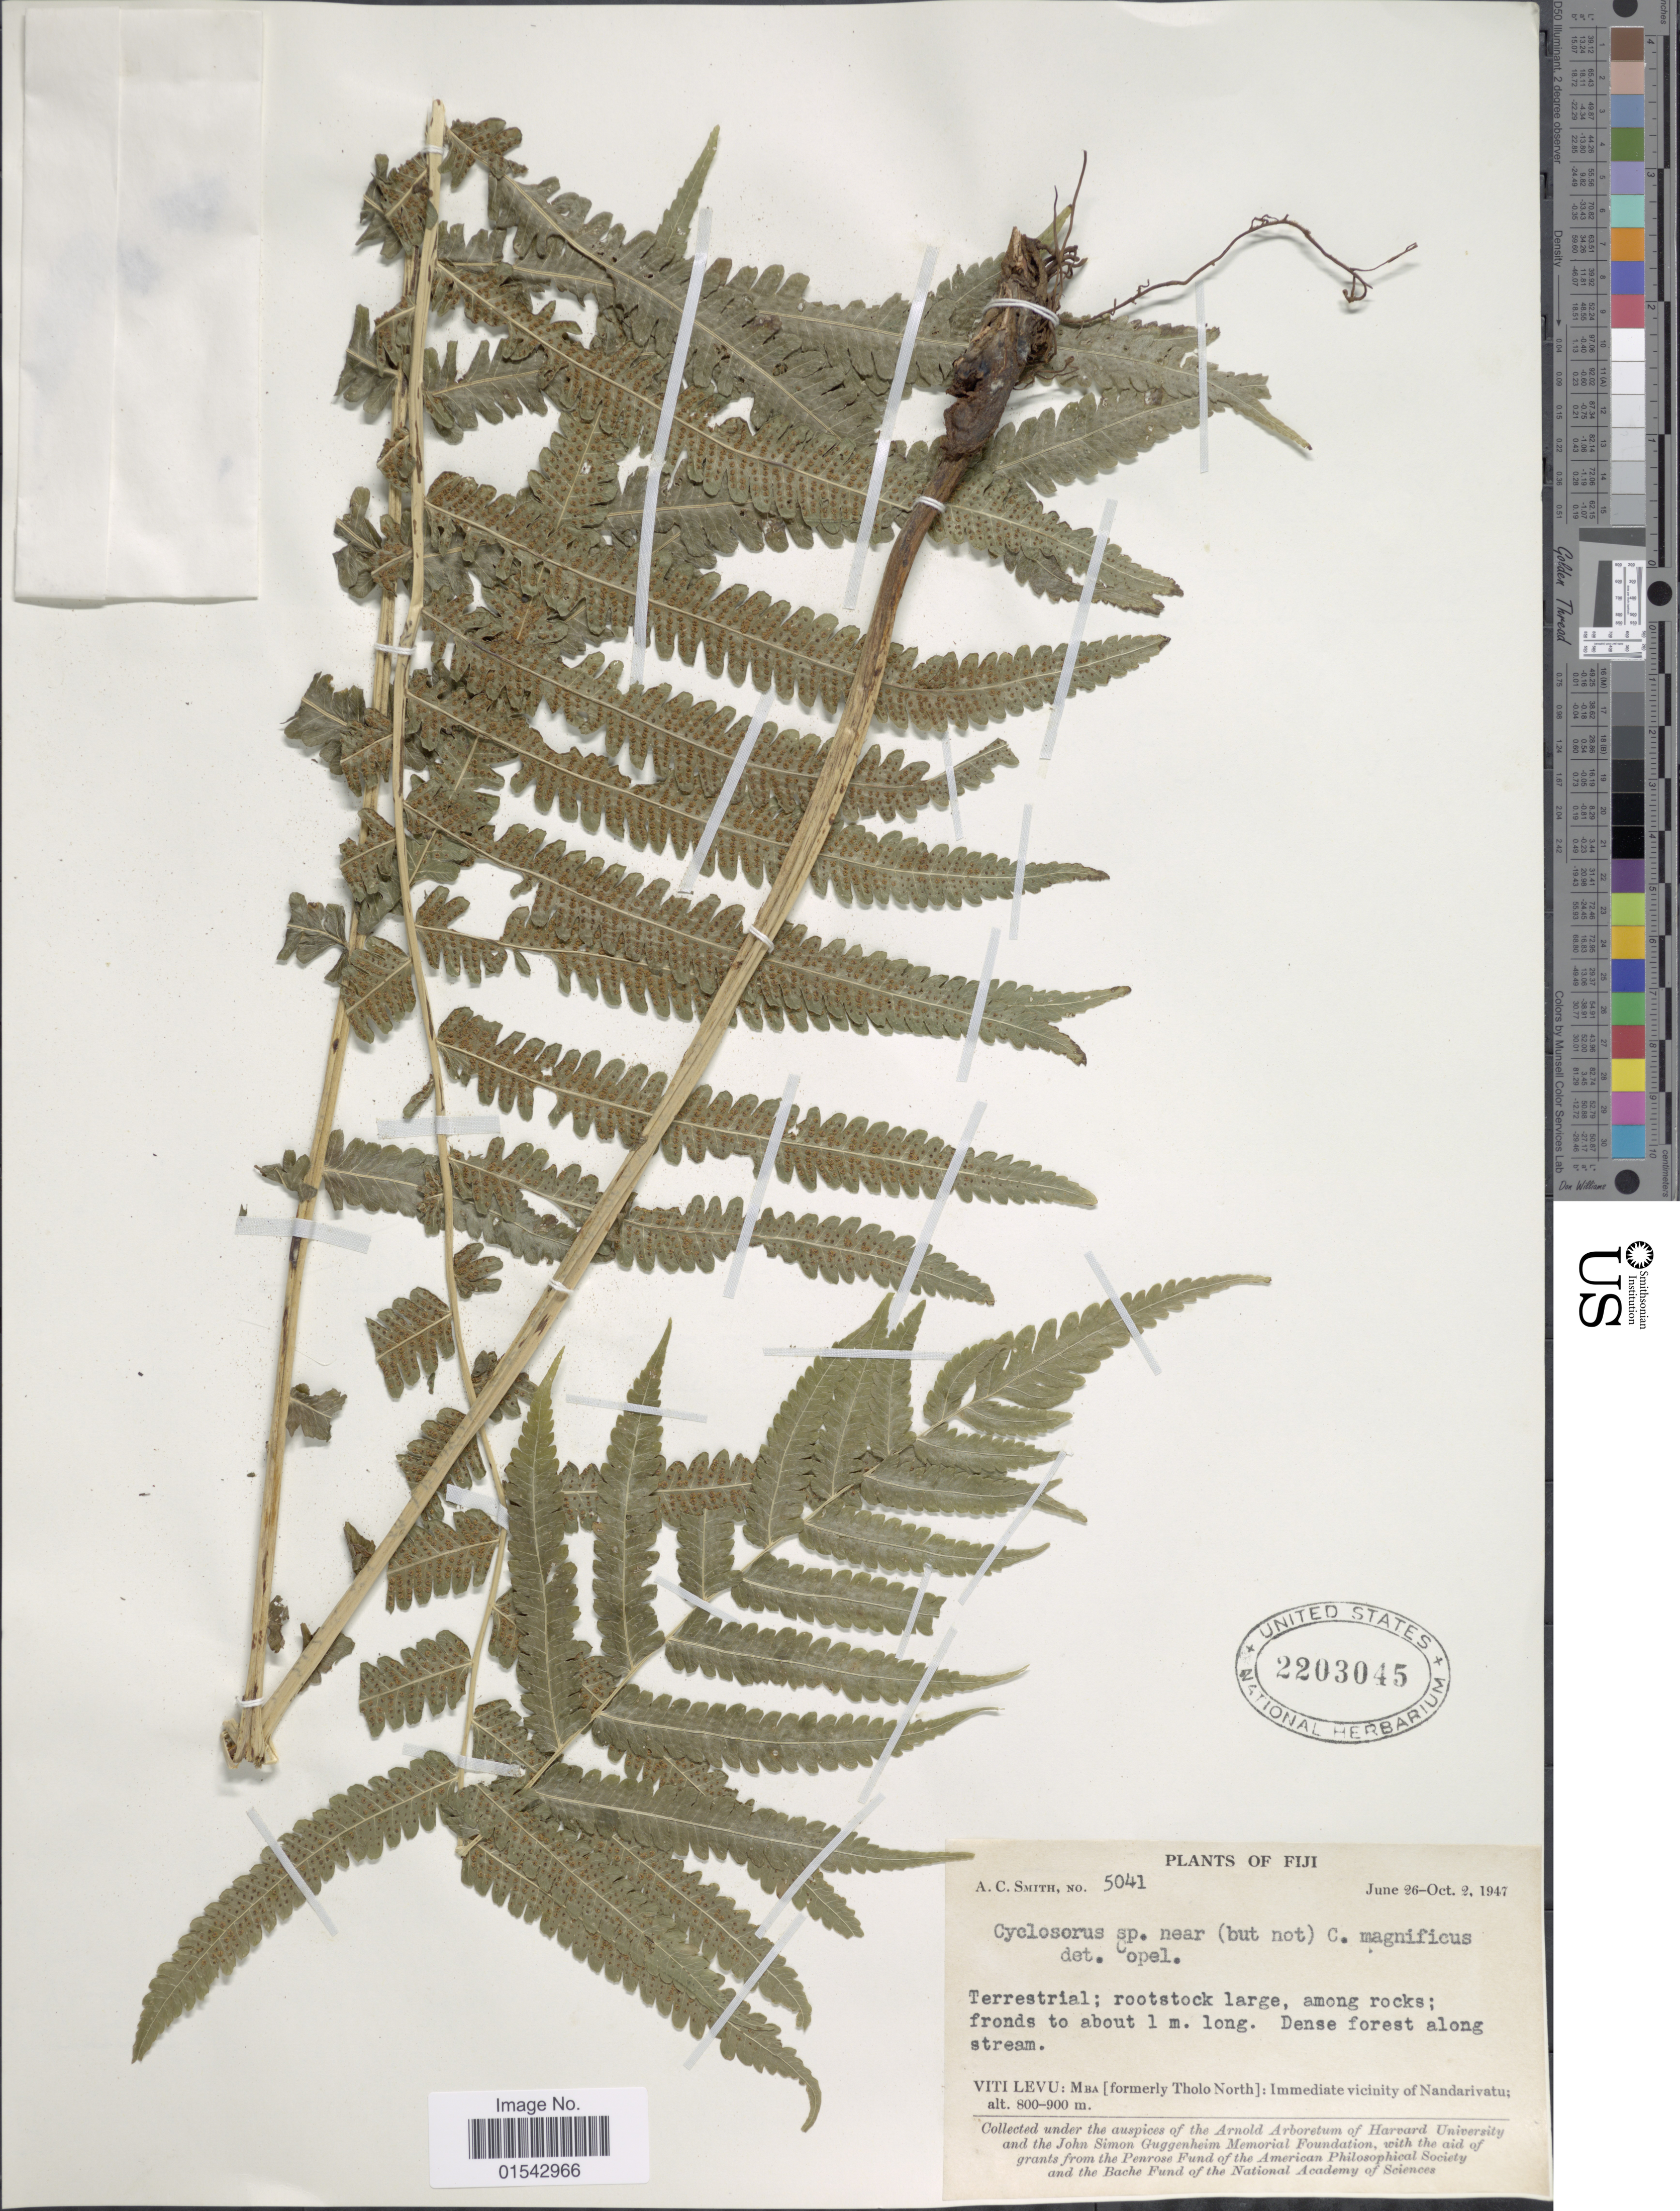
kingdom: Plantae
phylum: Tracheophyta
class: Polypodiopsida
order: Polypodiales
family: Thelypteridaceae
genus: Cyclosorus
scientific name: Cyclosorus sp.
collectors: A. C. Smith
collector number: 5041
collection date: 1947-06-26/1947-10-02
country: Fiji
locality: Viti Levu: Mba [formerly Tholo North]: Immediate vicinity of Nandarivatu, Fiji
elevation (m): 800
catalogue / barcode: US 2203045